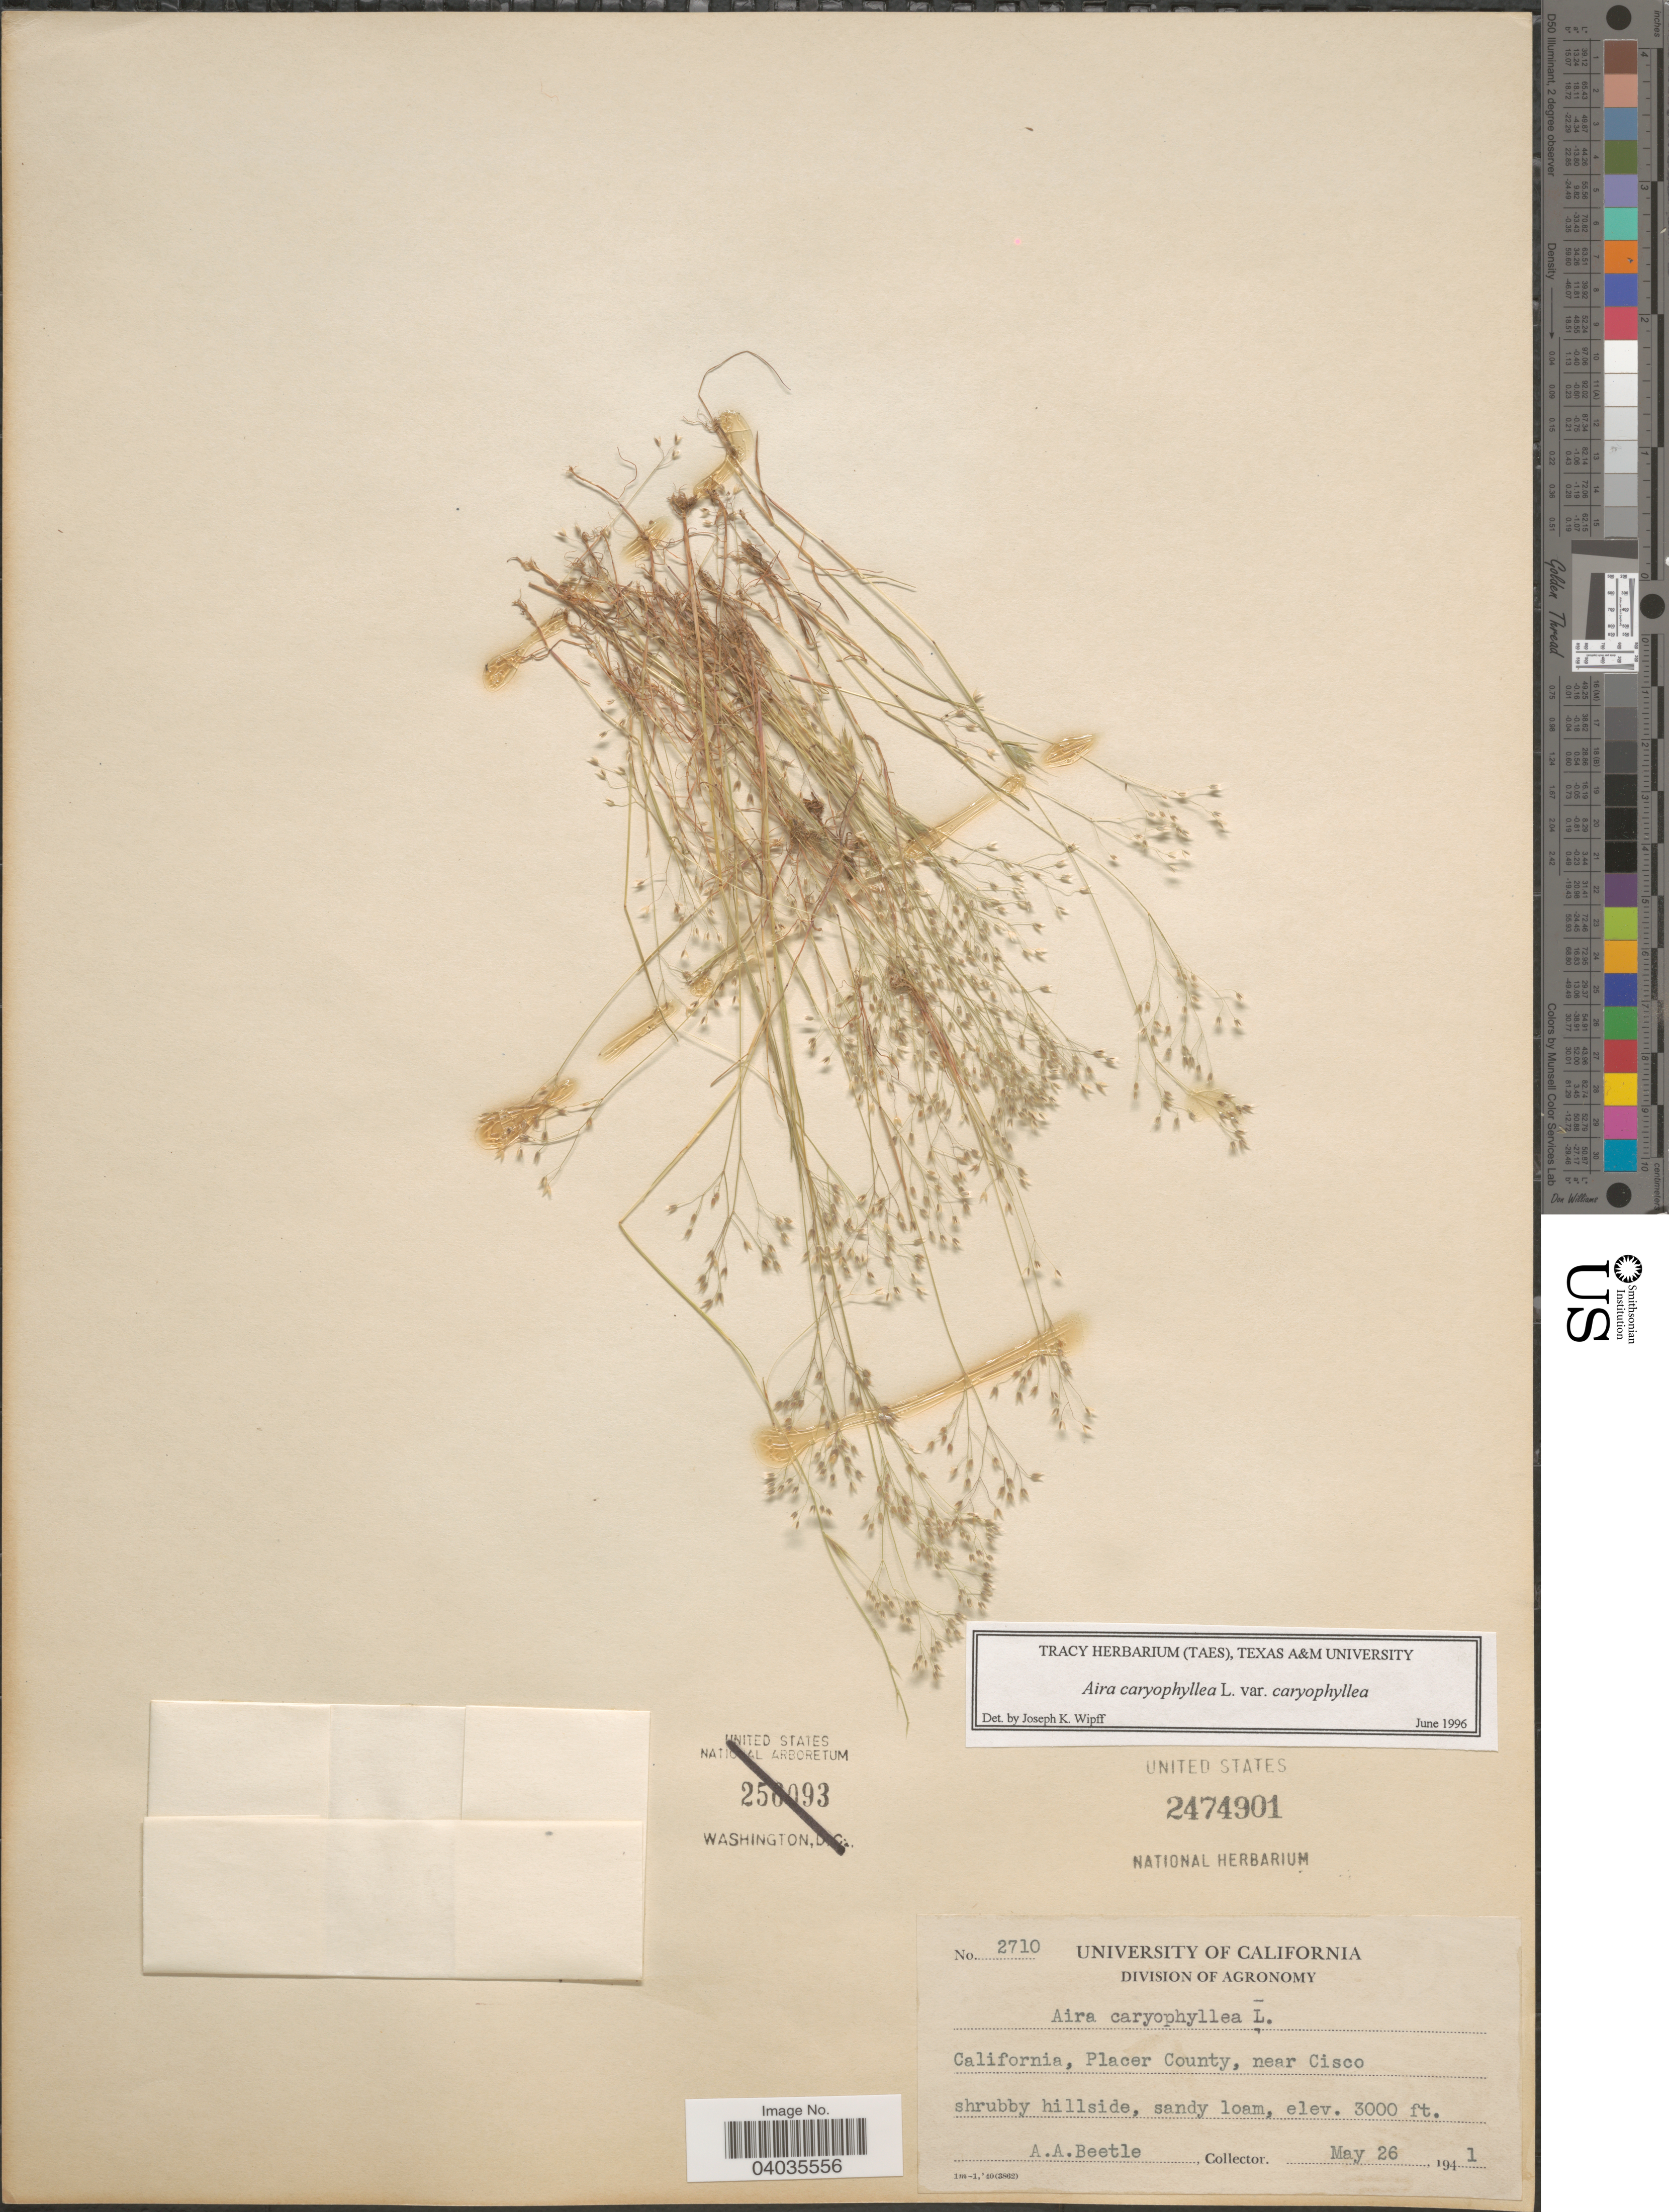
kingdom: Plantae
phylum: Tracheophyta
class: Liliopsida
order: Poales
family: Poaceae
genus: Aira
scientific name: Aira caryophyllea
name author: L.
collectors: A. A. Beetle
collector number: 2710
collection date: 1941-05-26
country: United States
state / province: California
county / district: Placer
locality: Placer County, near Cisco.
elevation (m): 914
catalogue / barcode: US 2474901